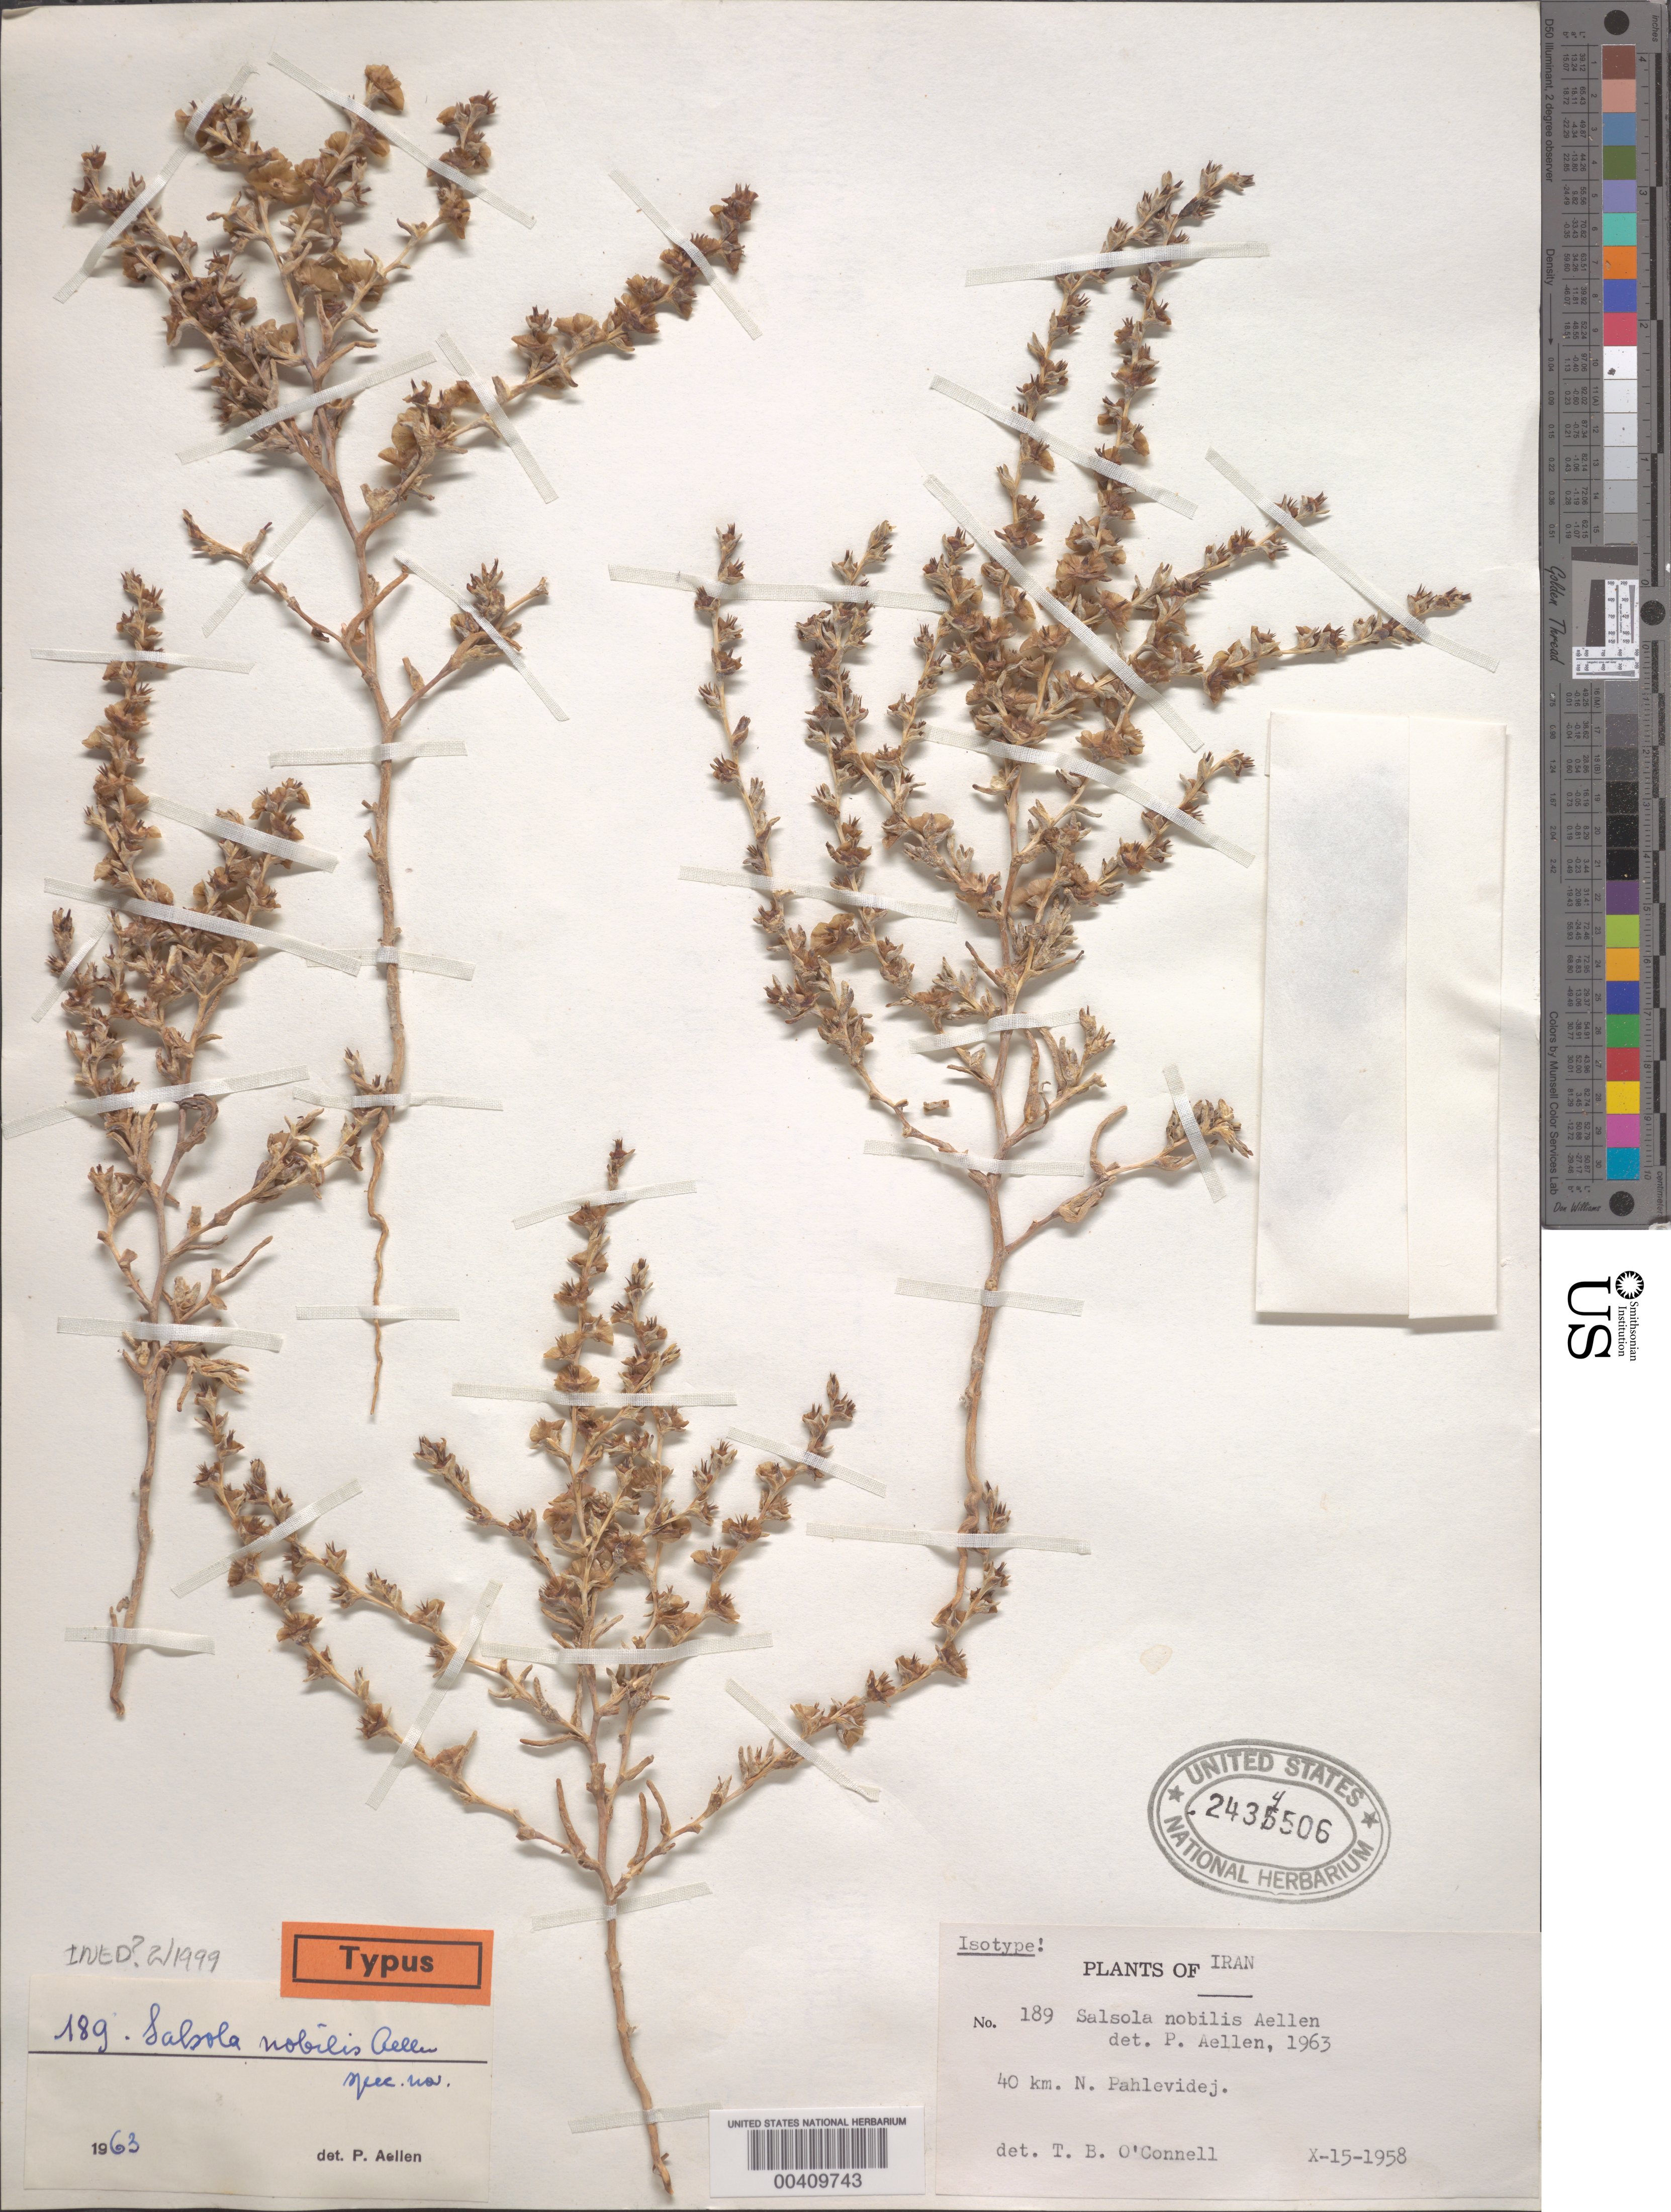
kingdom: Plantae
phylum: Tracheophyta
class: Magnoliopsida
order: Caryophyllales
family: Amaranthaceae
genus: Salsola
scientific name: Salsola sp.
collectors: T. O'connell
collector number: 189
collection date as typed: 15 Oct 1958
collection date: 1958-10-15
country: Iran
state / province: Golestan (?)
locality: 40 km n pahlevidej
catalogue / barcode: US 2434506